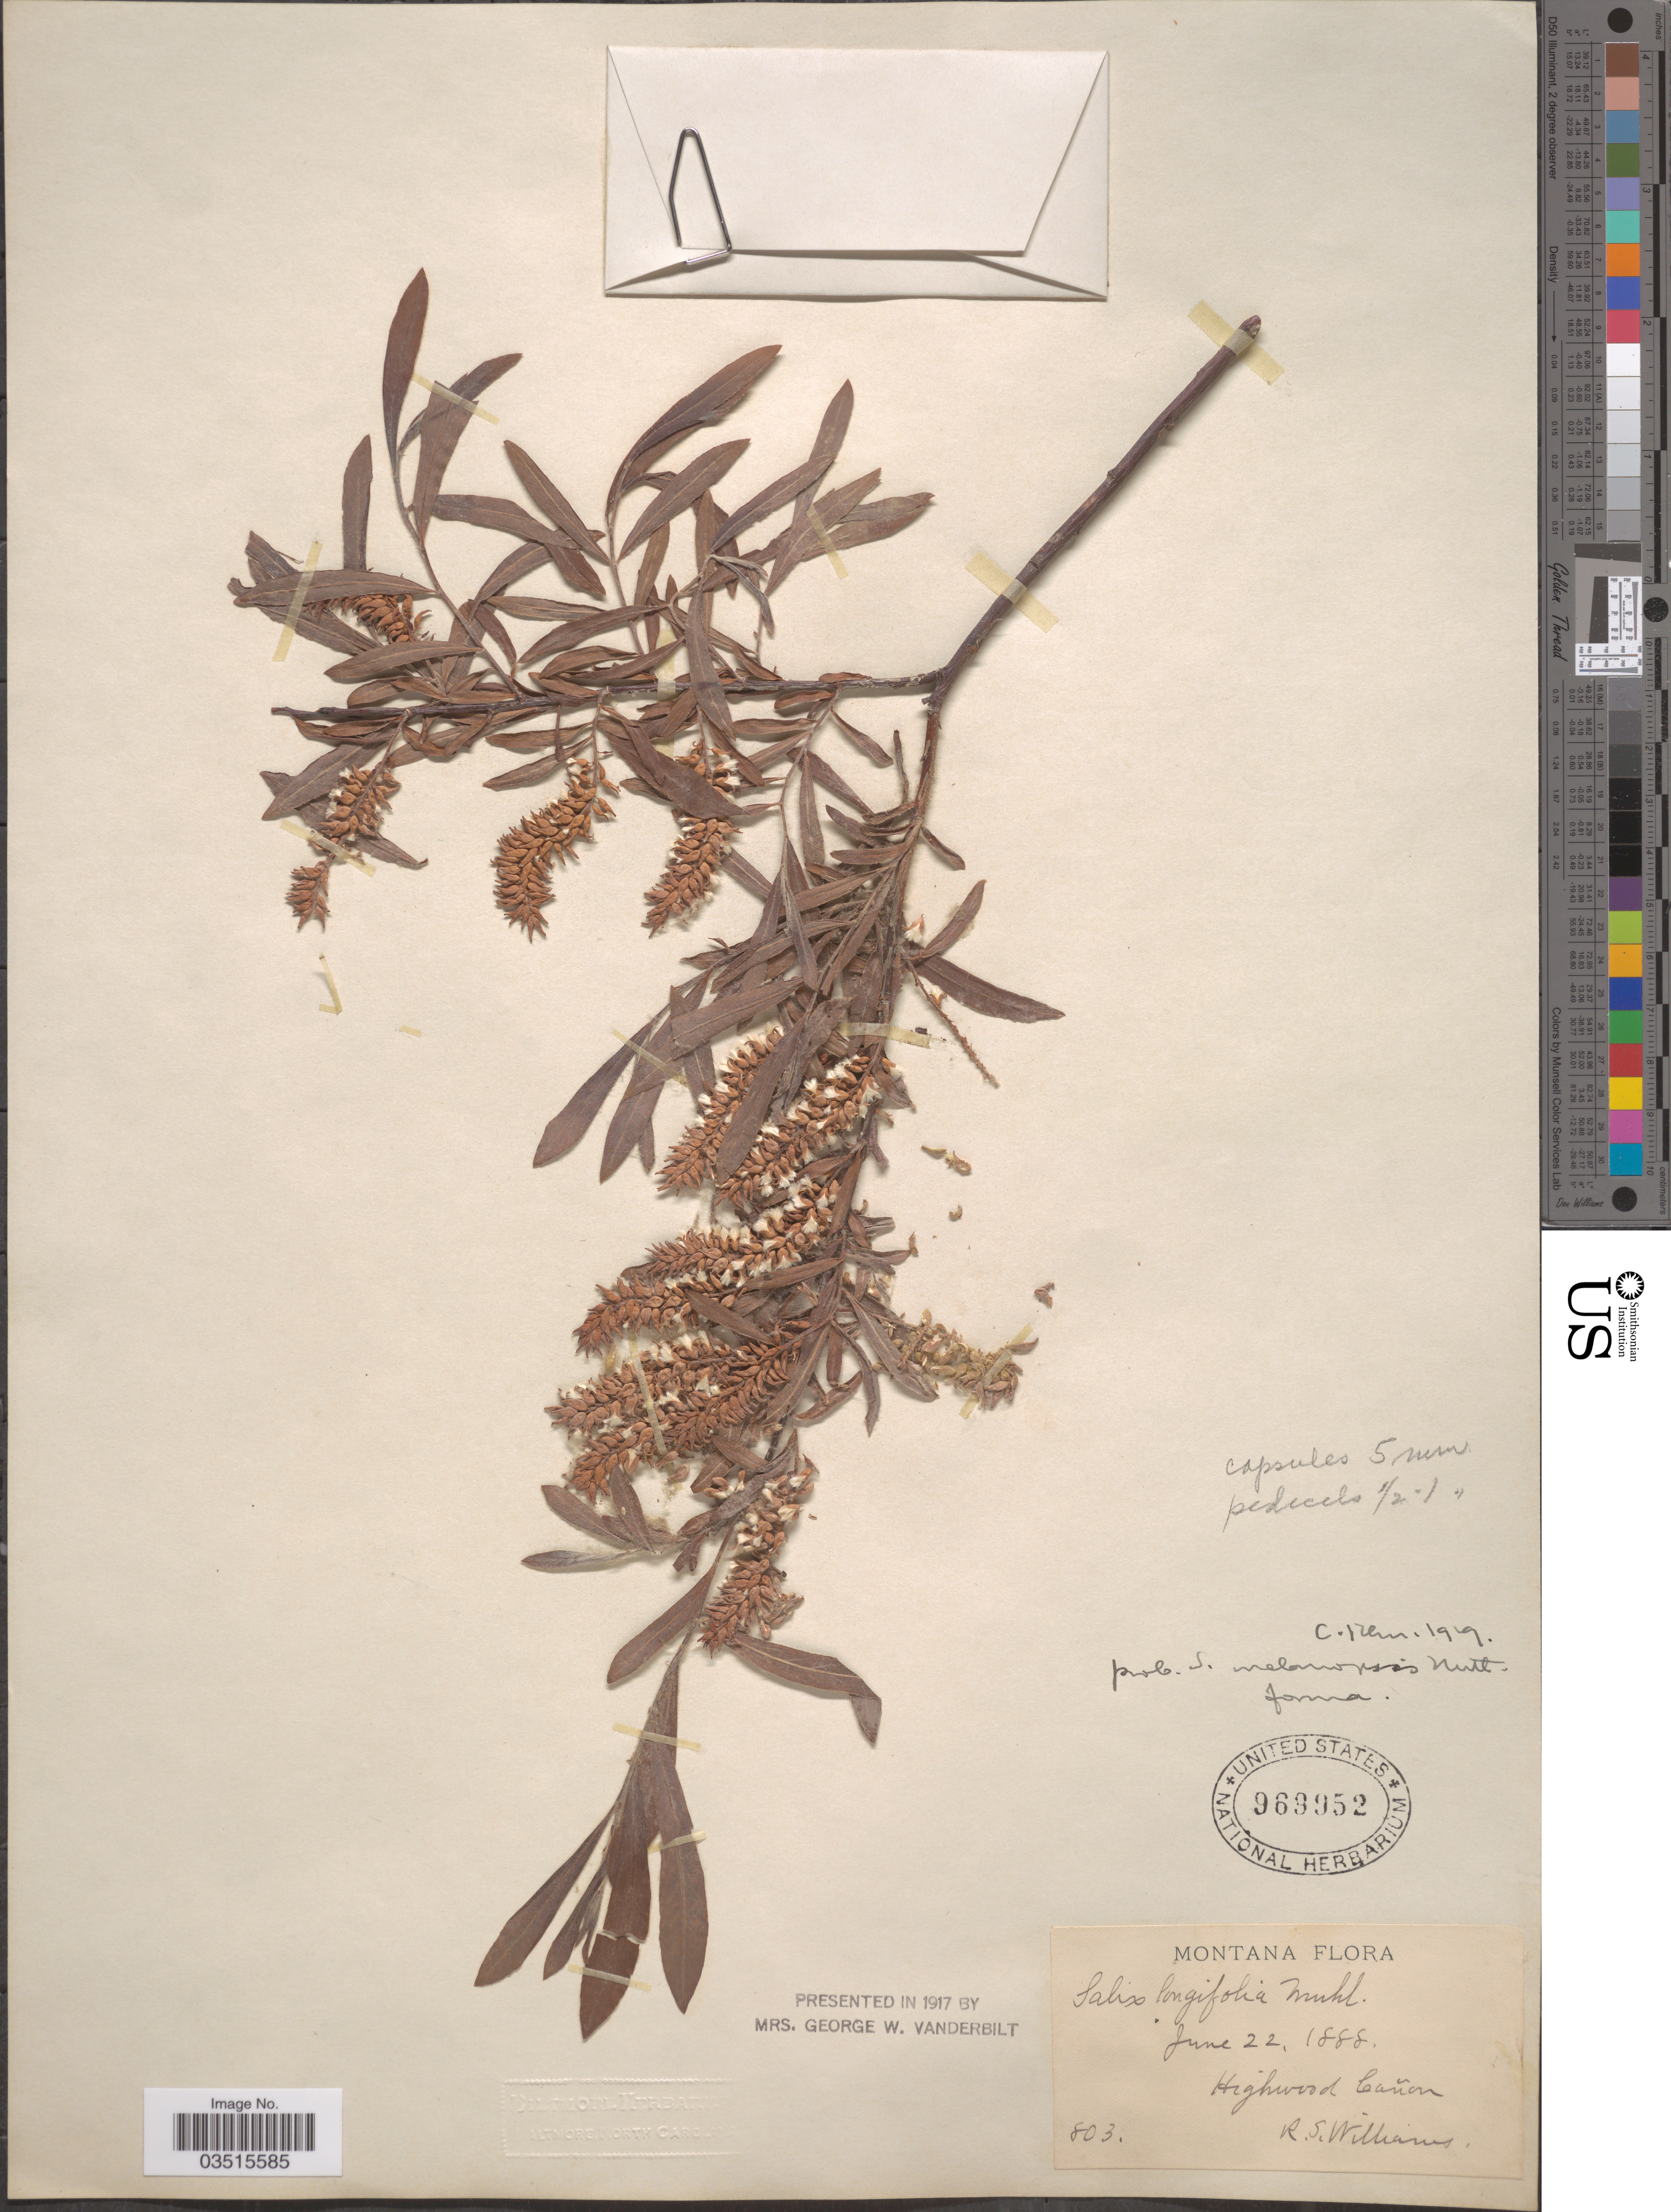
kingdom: Plantae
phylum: Tracheophyta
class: Magnoliopsida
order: Malpighiales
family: Salicaceae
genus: Salix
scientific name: Salix melanopsis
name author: Nutt.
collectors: R. S. Williams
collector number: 803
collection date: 1888-06-22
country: United States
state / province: Montana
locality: Highwood Cañon.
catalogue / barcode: US 969952